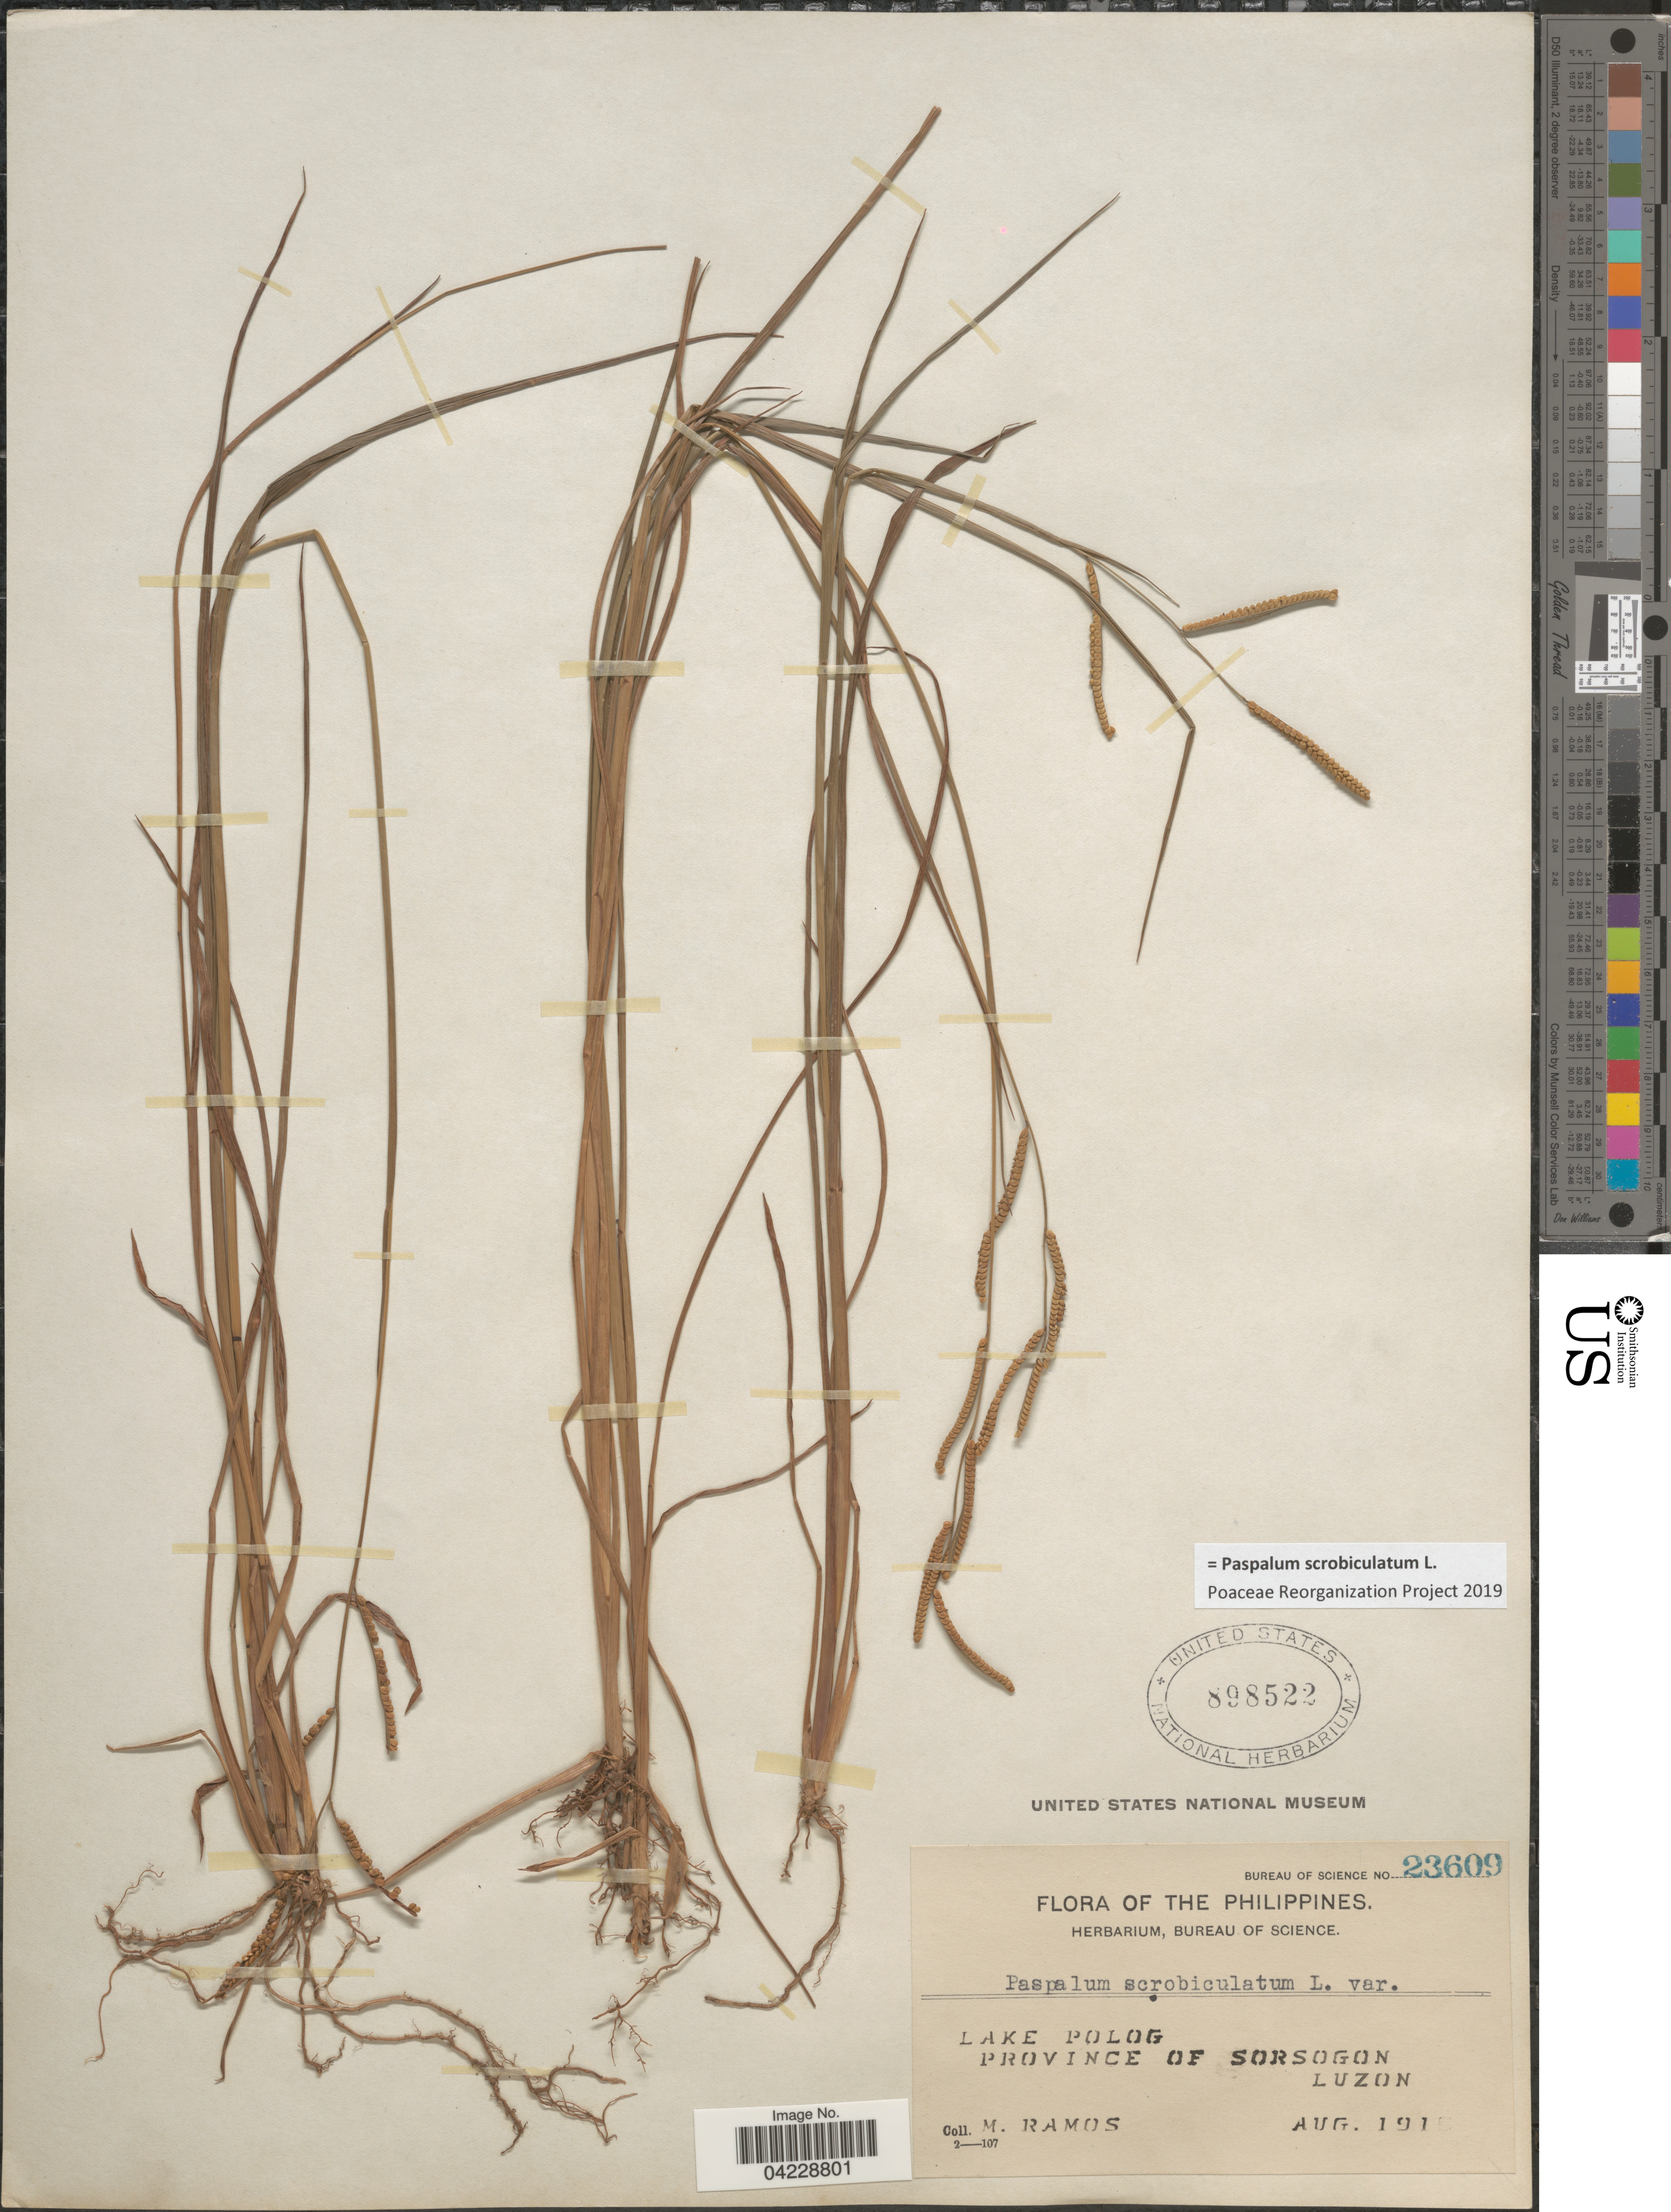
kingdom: Plantae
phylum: Tracheophyta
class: Liliopsida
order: Poales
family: Poaceae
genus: Paspalum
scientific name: Paspalum scrobiculatum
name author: L.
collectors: M. Ramos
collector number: Bureau of Science 23609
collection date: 1910-08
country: Philippines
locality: Lake Polog. Province of Sorsogon. Luzon.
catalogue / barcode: US 898522